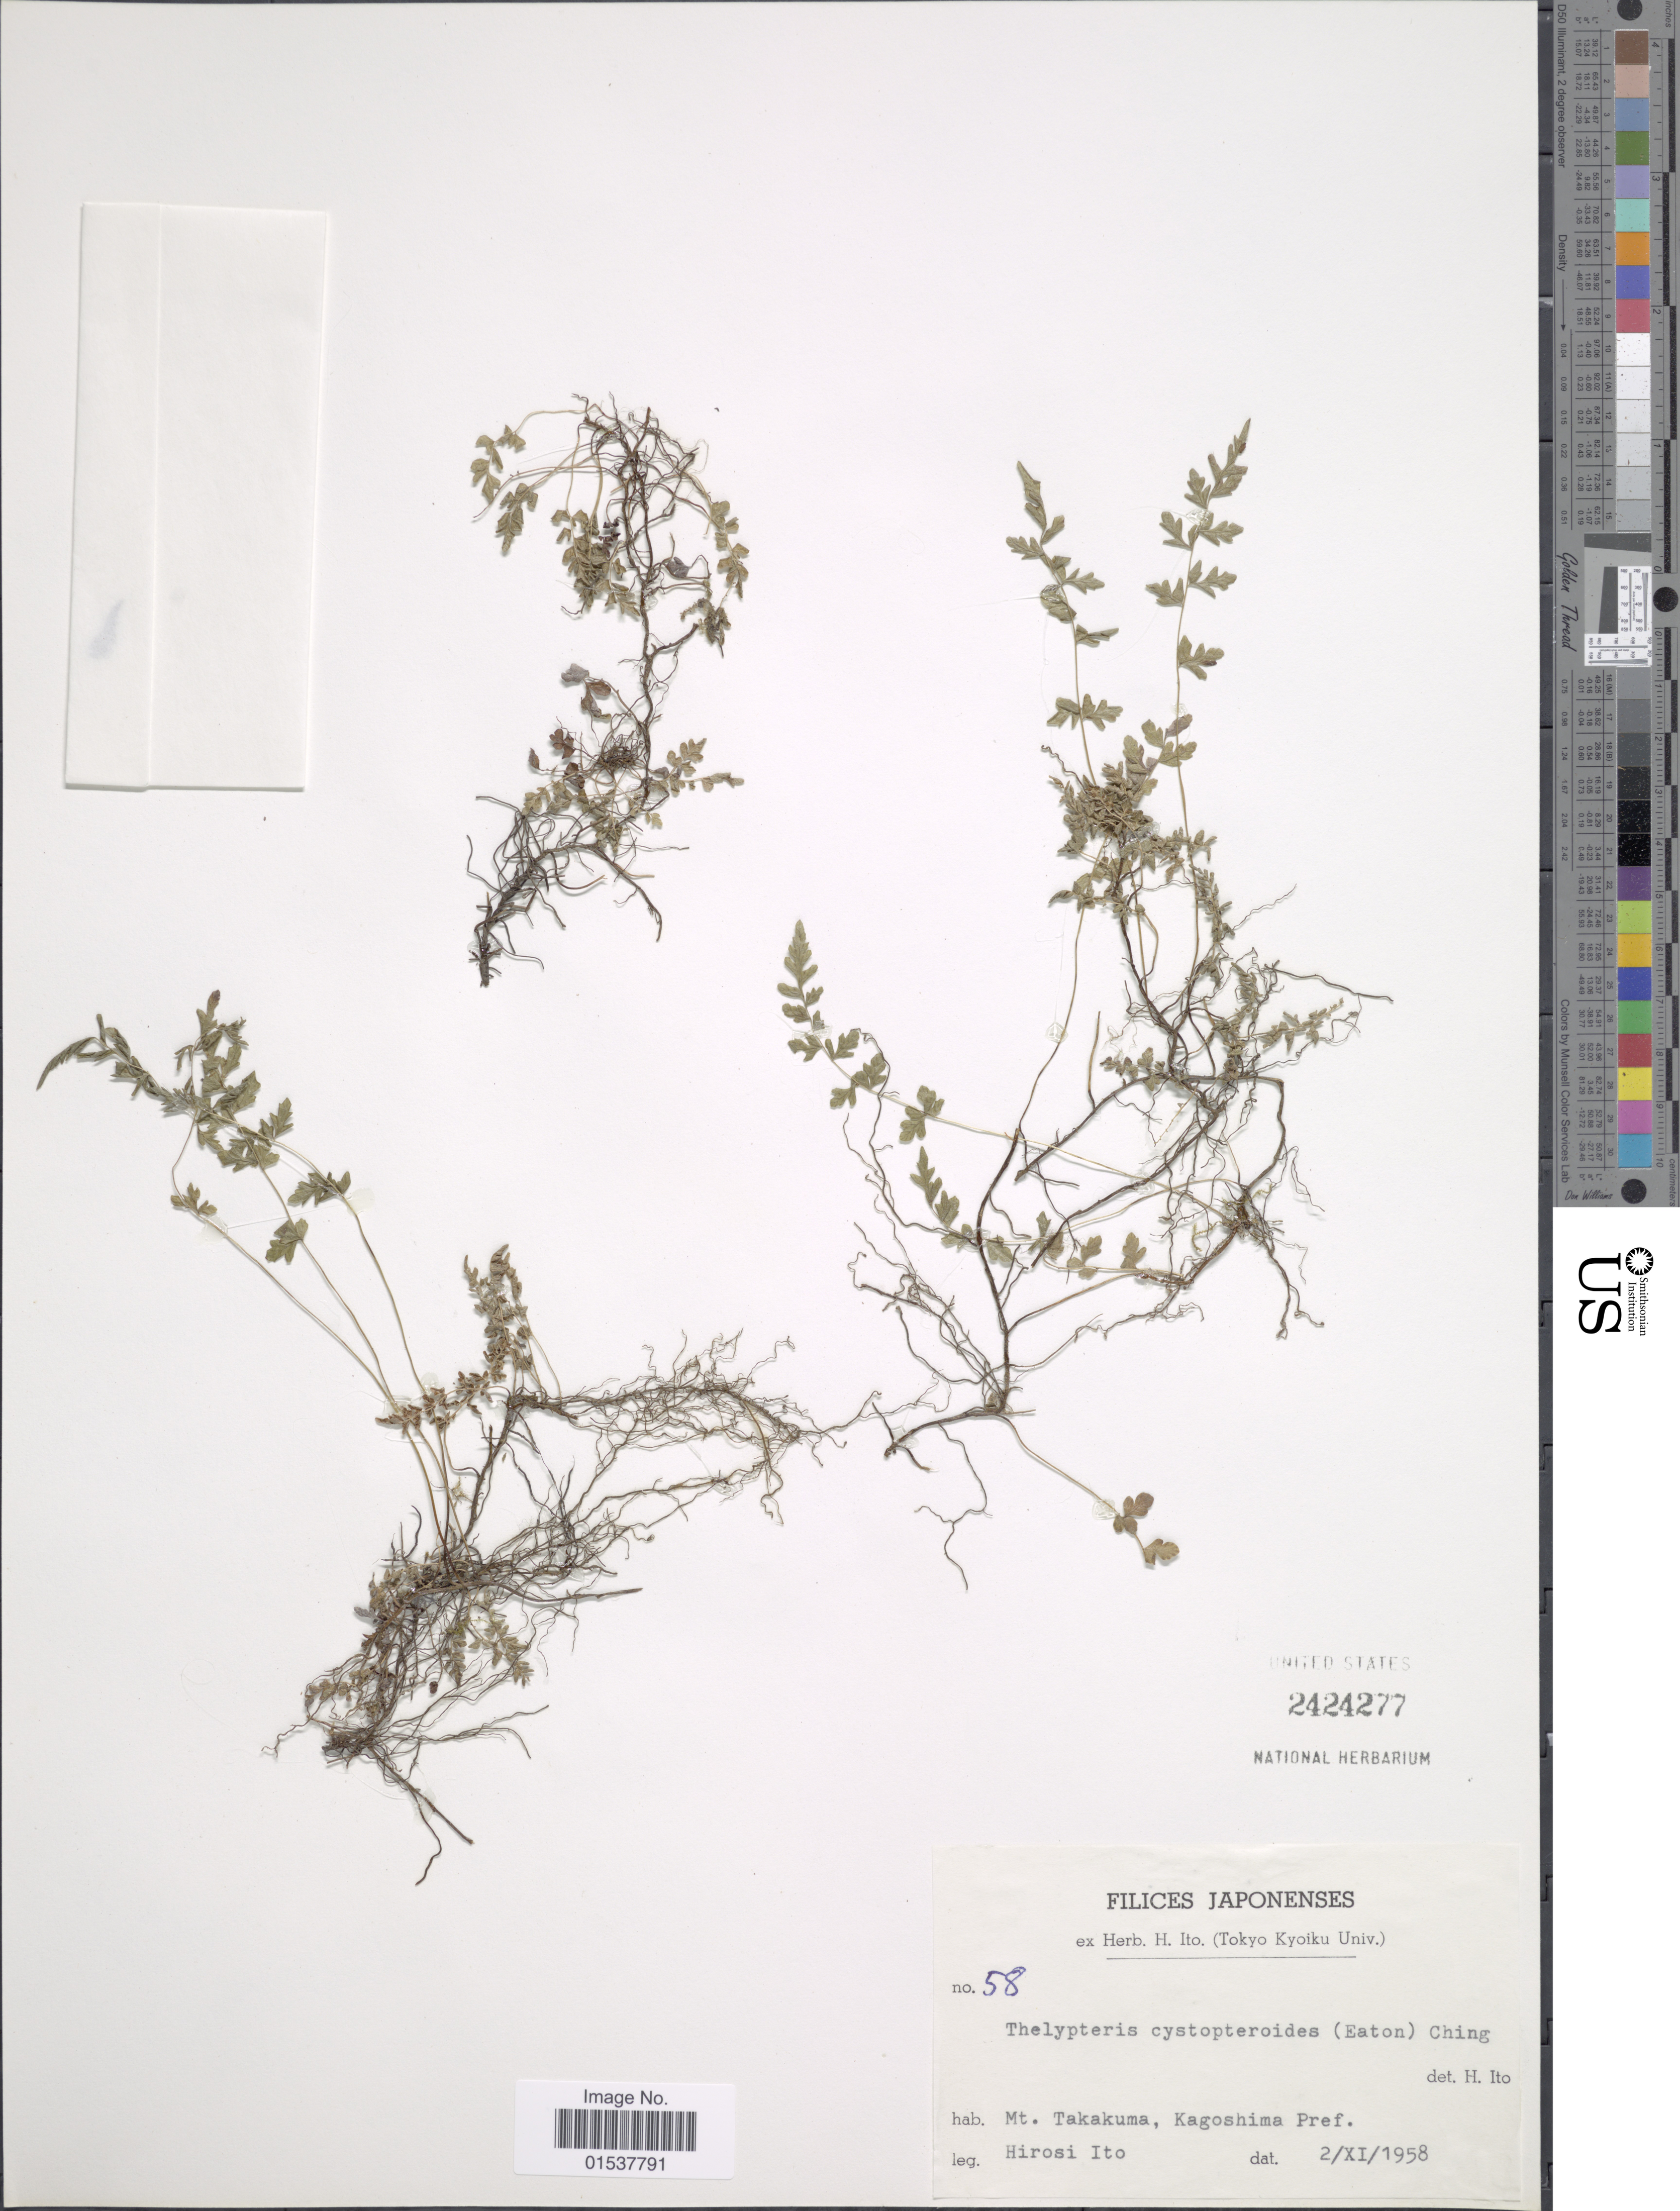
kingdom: Plantae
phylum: Tracheophyta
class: Polypodiopsida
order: Polypodiales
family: Thelypteridaceae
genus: Parathelypteris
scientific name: Parathelypteris cystoperoides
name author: (D.C. Eaton) Ching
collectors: H. Itô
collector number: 58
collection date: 1958-11-02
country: Japan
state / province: Kagosima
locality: Japonenses, Mt. Takakuma, Kagoshima Pref.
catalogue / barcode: US 2424277